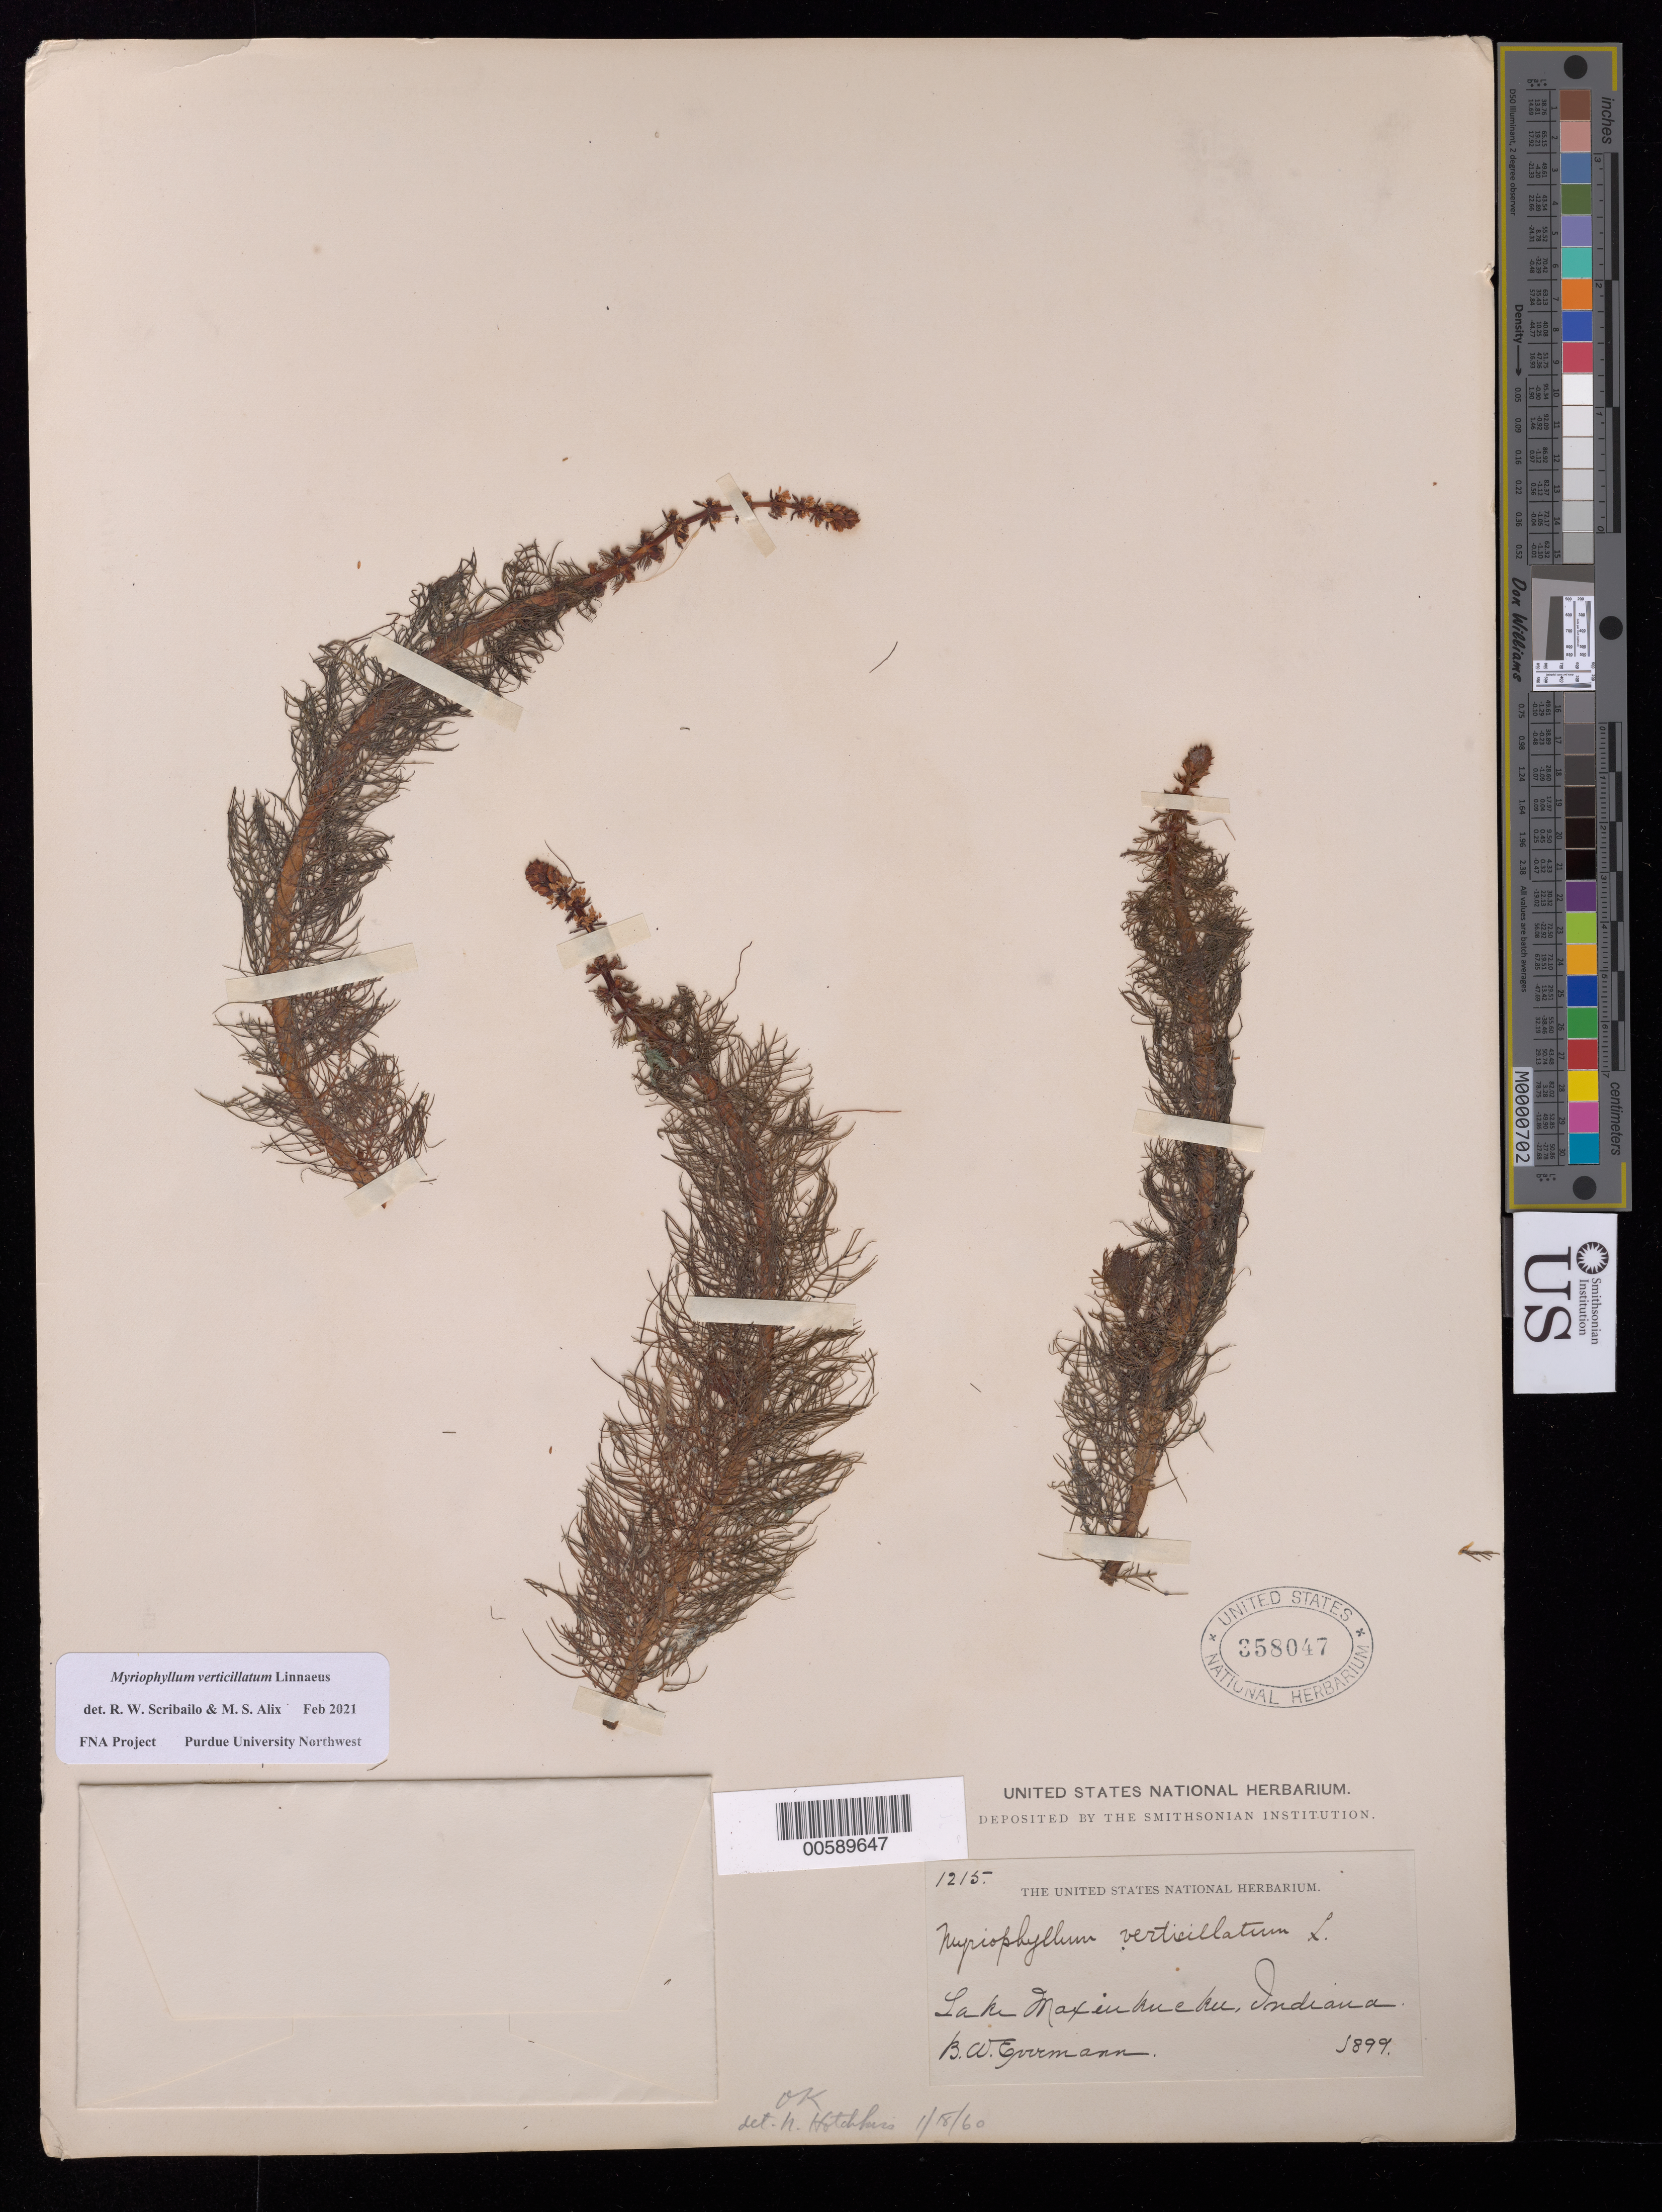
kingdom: Plantae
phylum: Tracheophyta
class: Magnoliopsida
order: Saxifragales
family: Haloragaceae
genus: Myriophyllum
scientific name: Myriophyllum verticillatum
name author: L.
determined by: Scribailo, R. W.; Alix, M. S.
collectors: B. W. Evermann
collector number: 1215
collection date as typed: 1899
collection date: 1899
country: United States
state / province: Indiana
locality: Lake Maxinkuckee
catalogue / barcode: US 358047